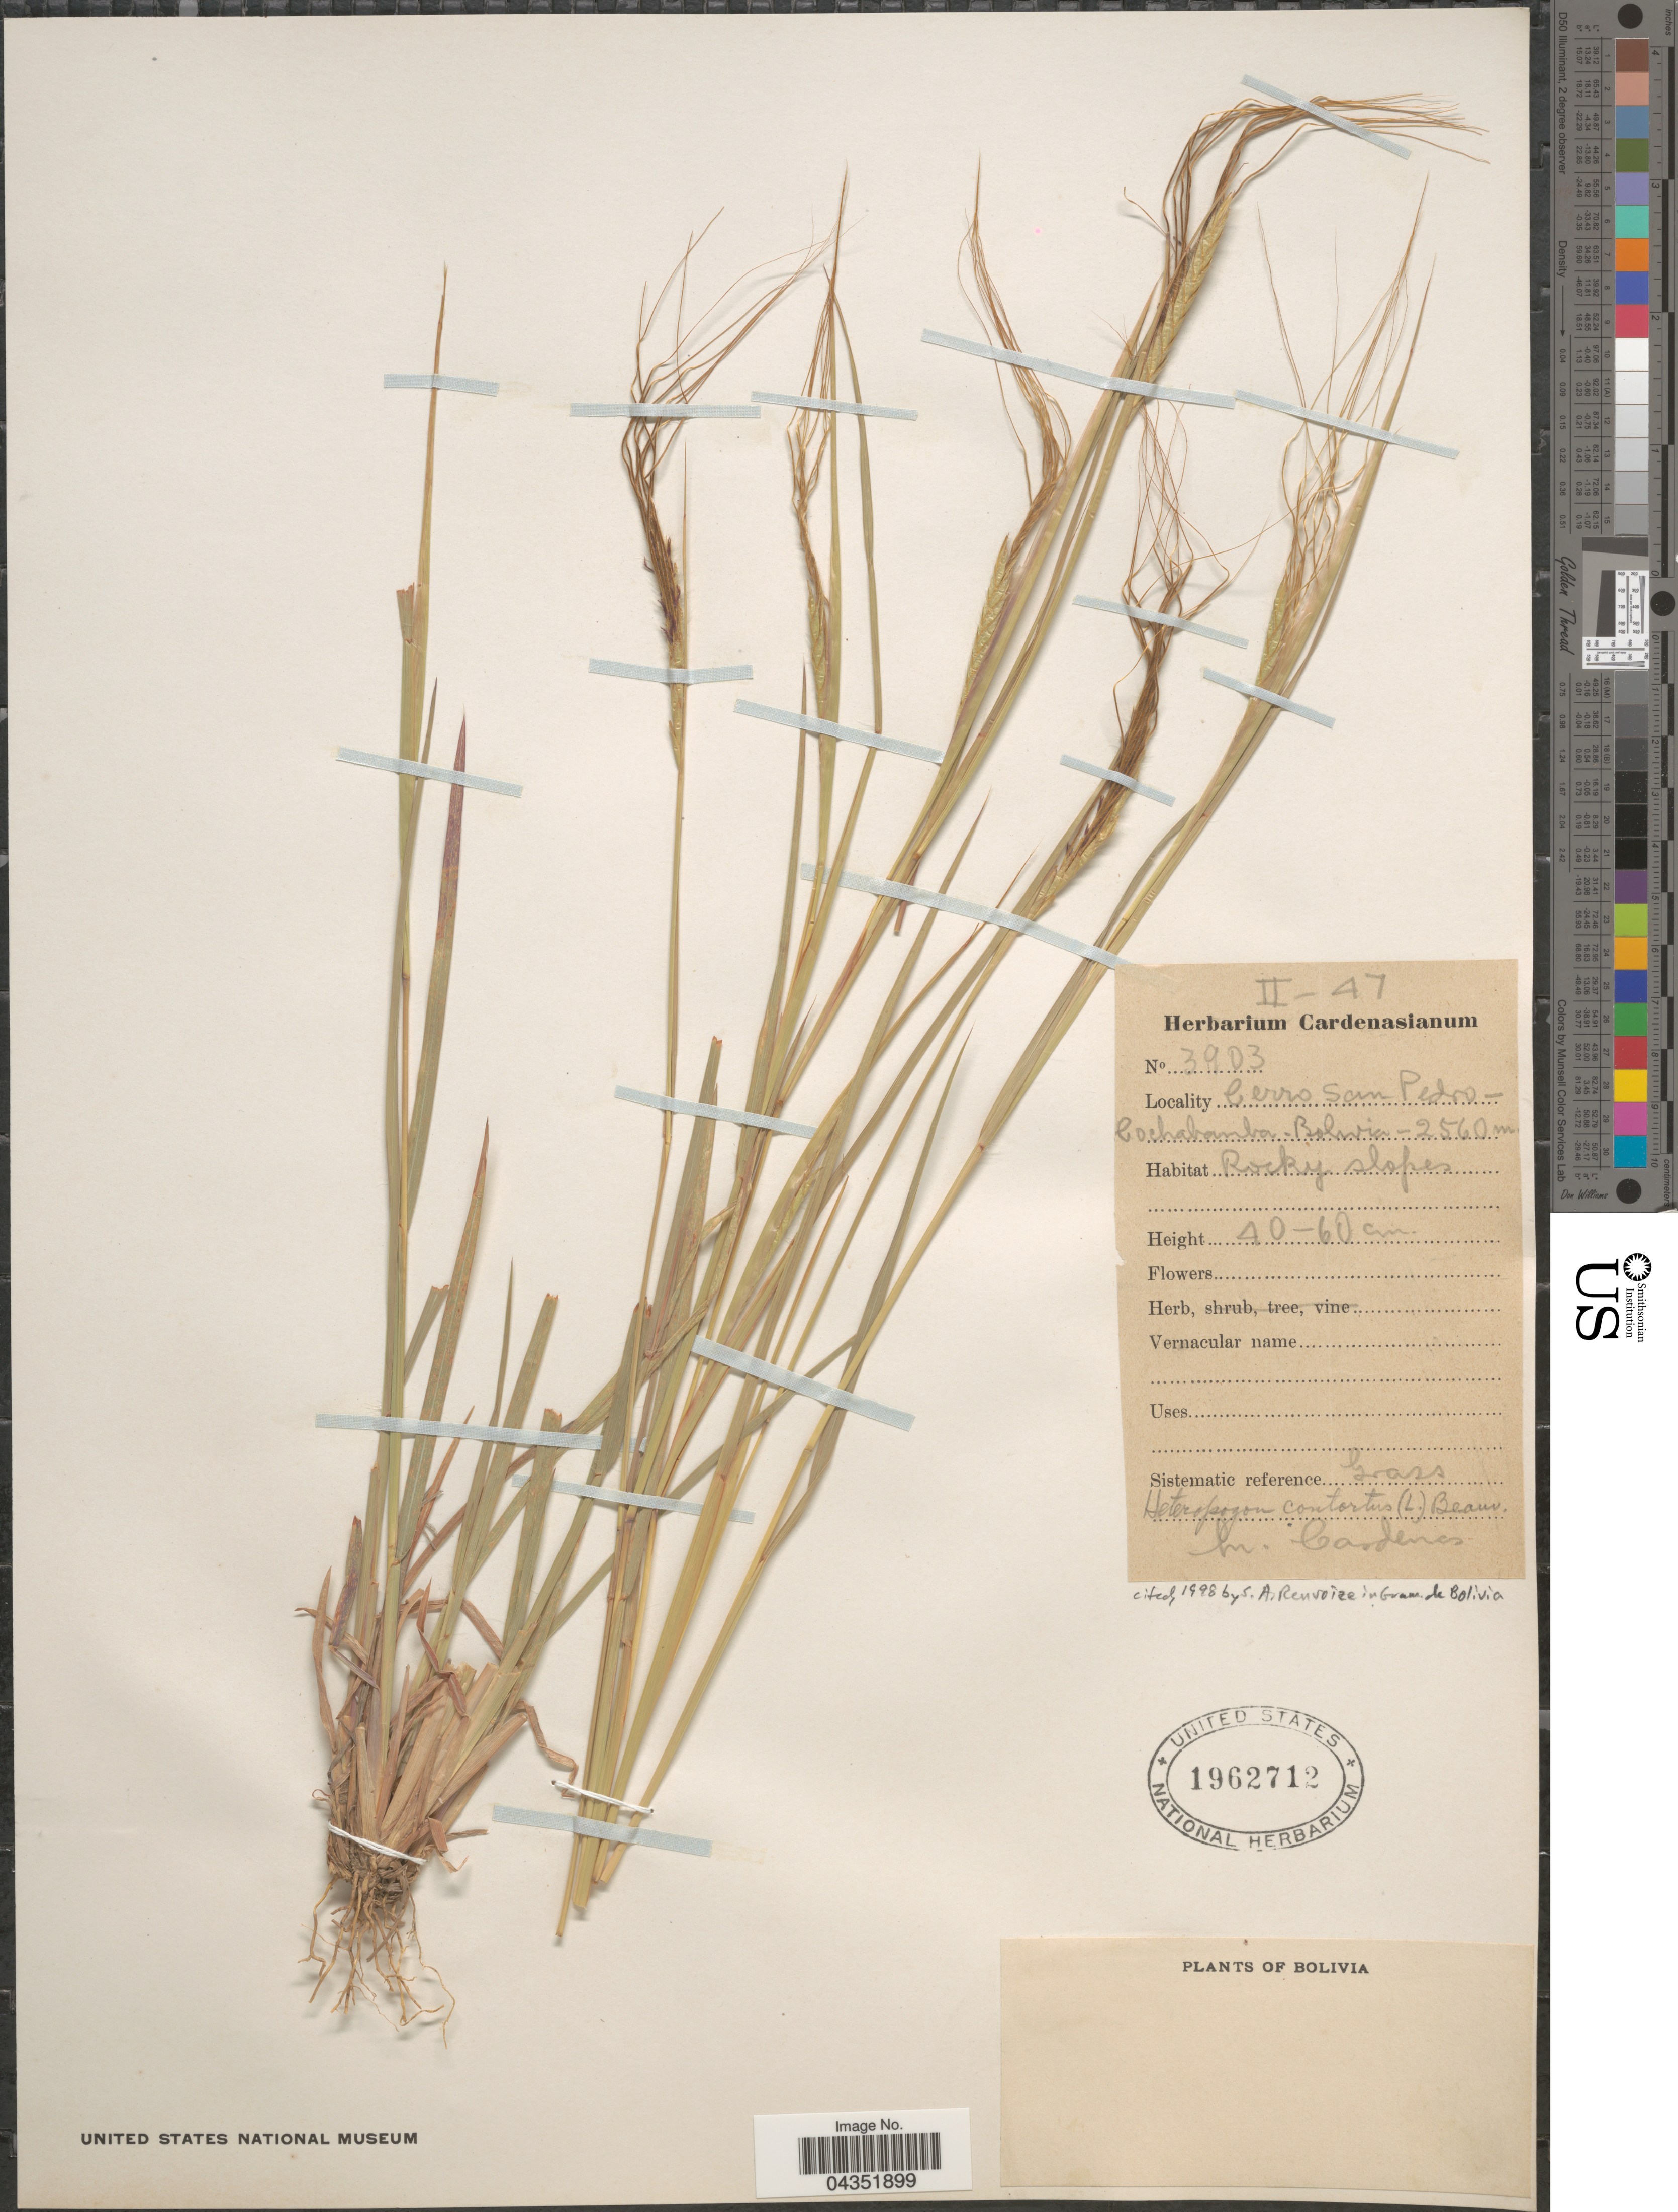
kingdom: Plantae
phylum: Tracheophyta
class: Liliopsida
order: Poales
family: Poaceae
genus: Heteropogon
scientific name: Heteropogon contortus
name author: (L.) P. Beauv. ex Roem. & Schult.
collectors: M. Cárdenas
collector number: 3703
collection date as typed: Transcribed d/m/y: /2/47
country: Bolivia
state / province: Cochabamba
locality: Cerro San Pedro.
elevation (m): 2560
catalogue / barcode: US 1962712